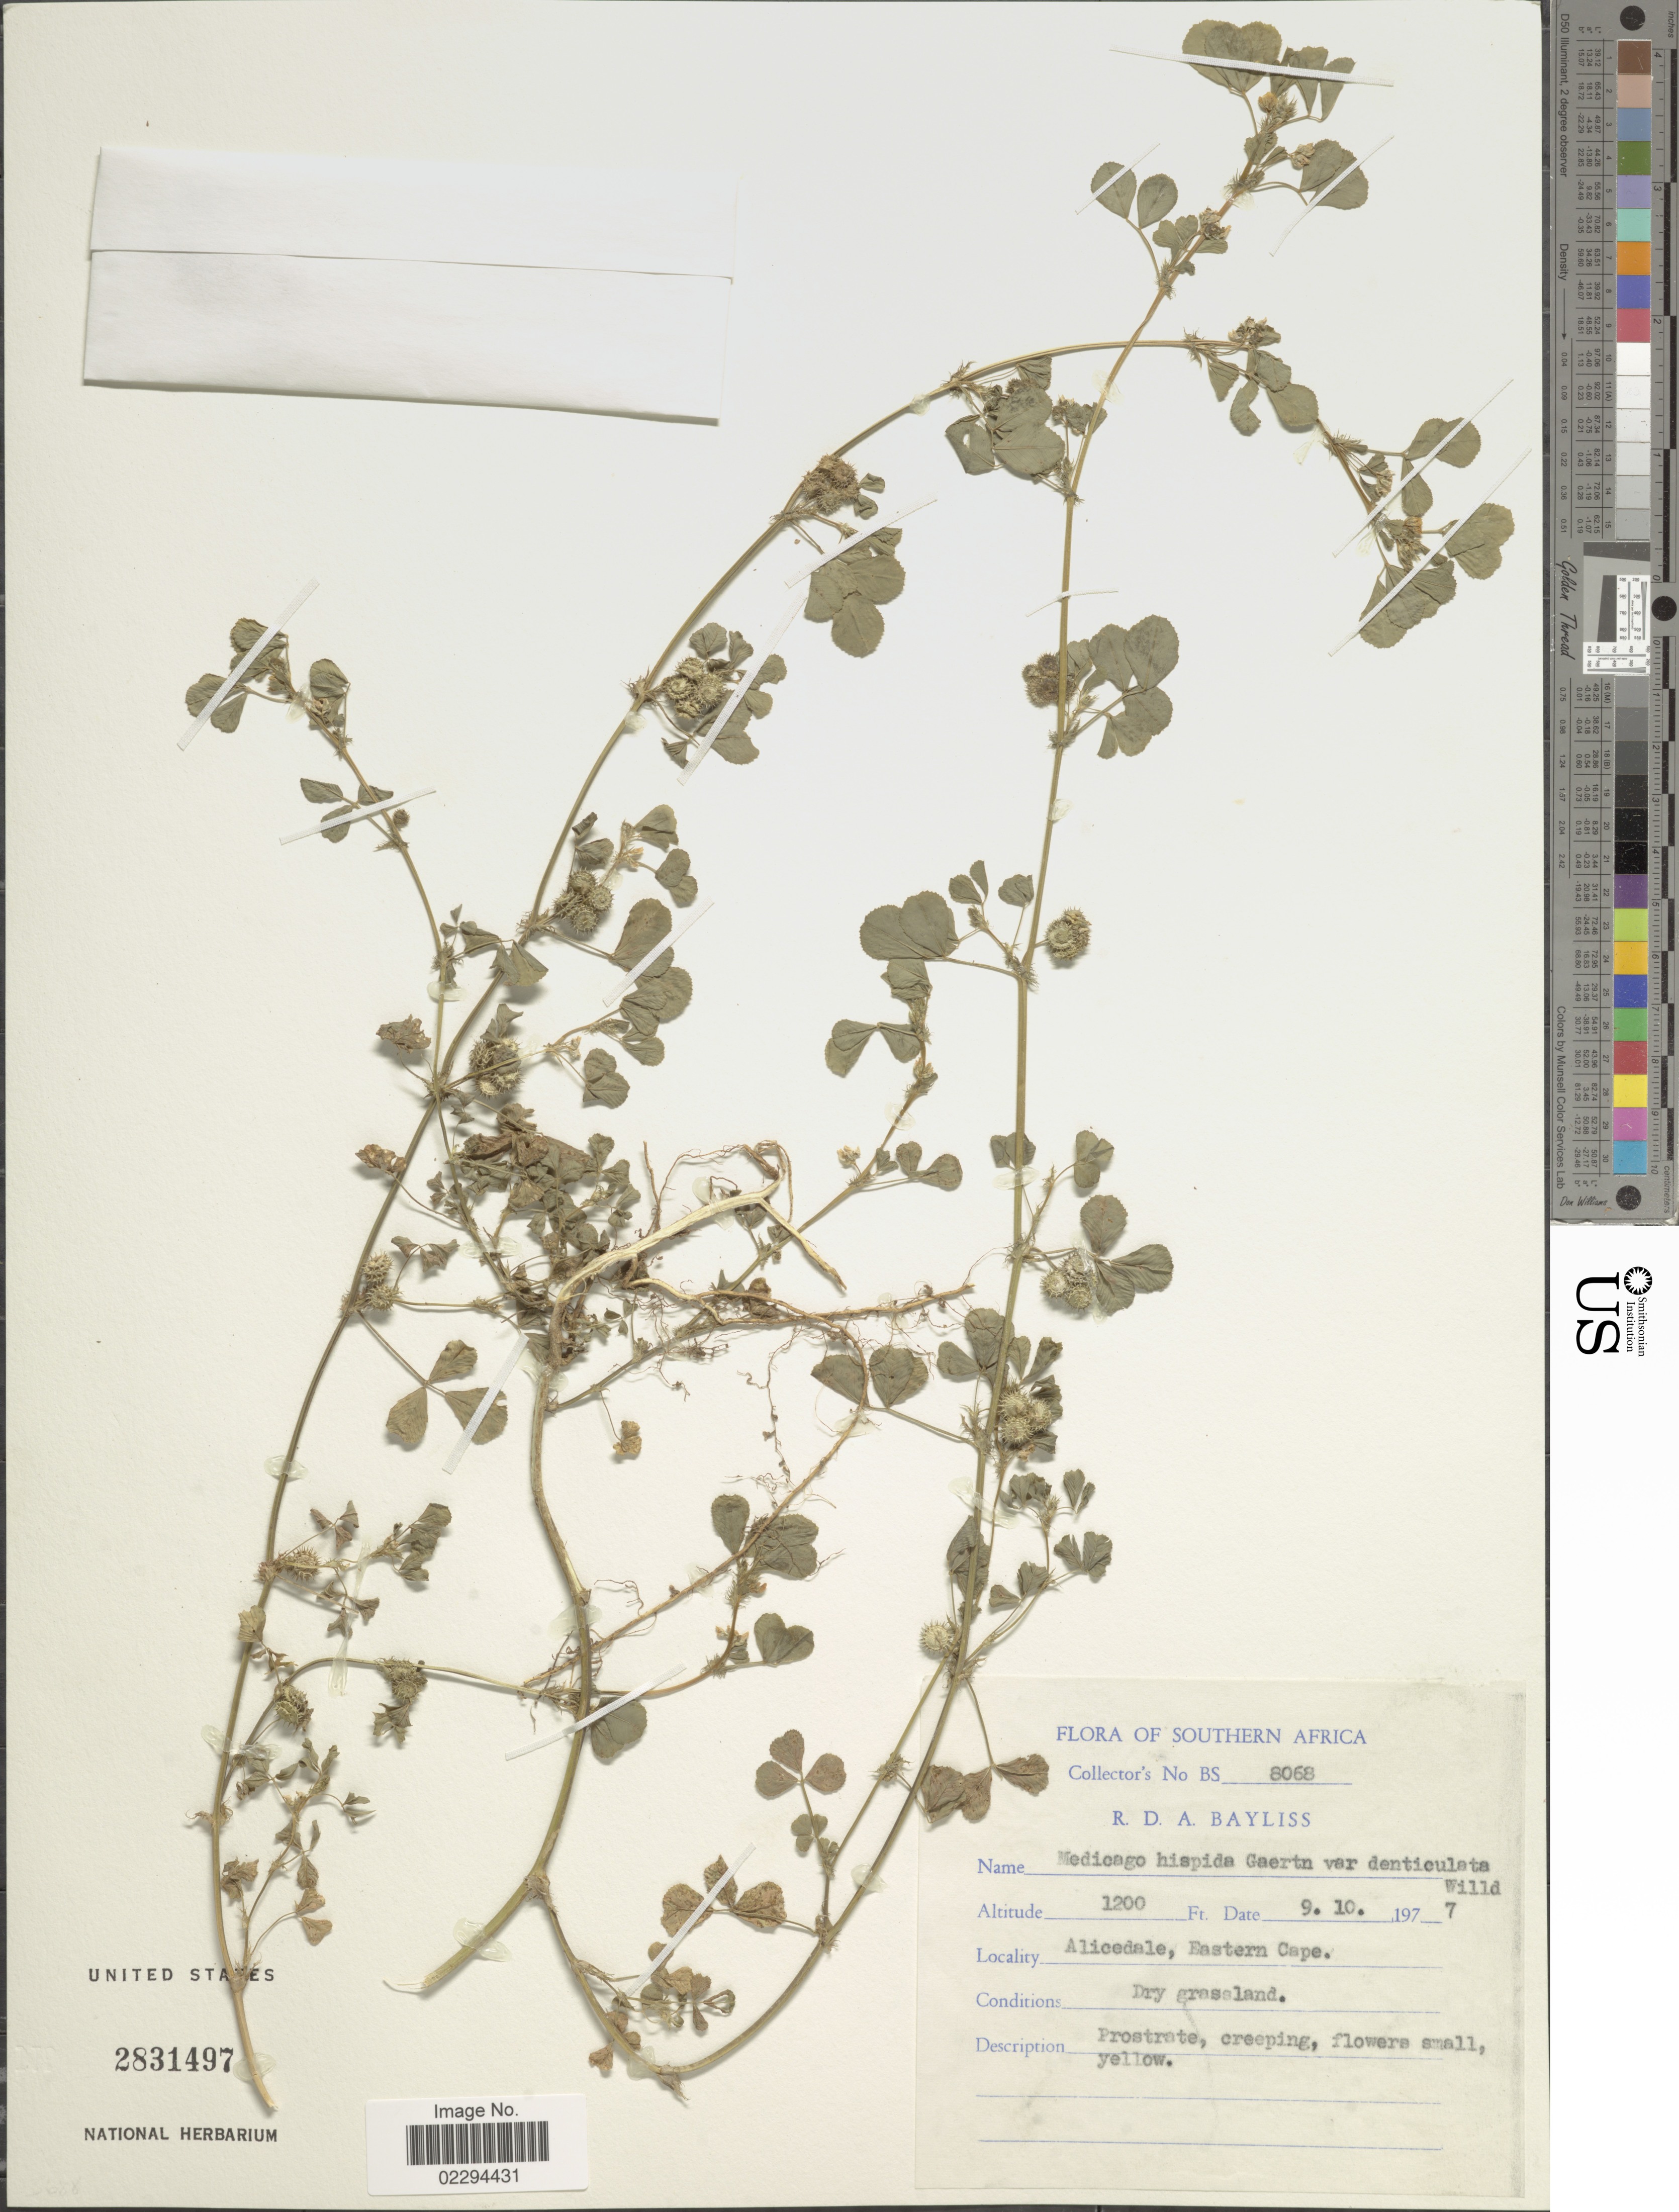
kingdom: Plantae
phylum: Tracheophyta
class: Magnoliopsida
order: Fabales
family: Fabaceae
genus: Medicago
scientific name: Medicago hispida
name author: Gaertn.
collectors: R. Bayliss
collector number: BS 8068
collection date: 1977-10-09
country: South Africa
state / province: Eastern Cape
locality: Alicedale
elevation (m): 366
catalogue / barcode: US 2831497